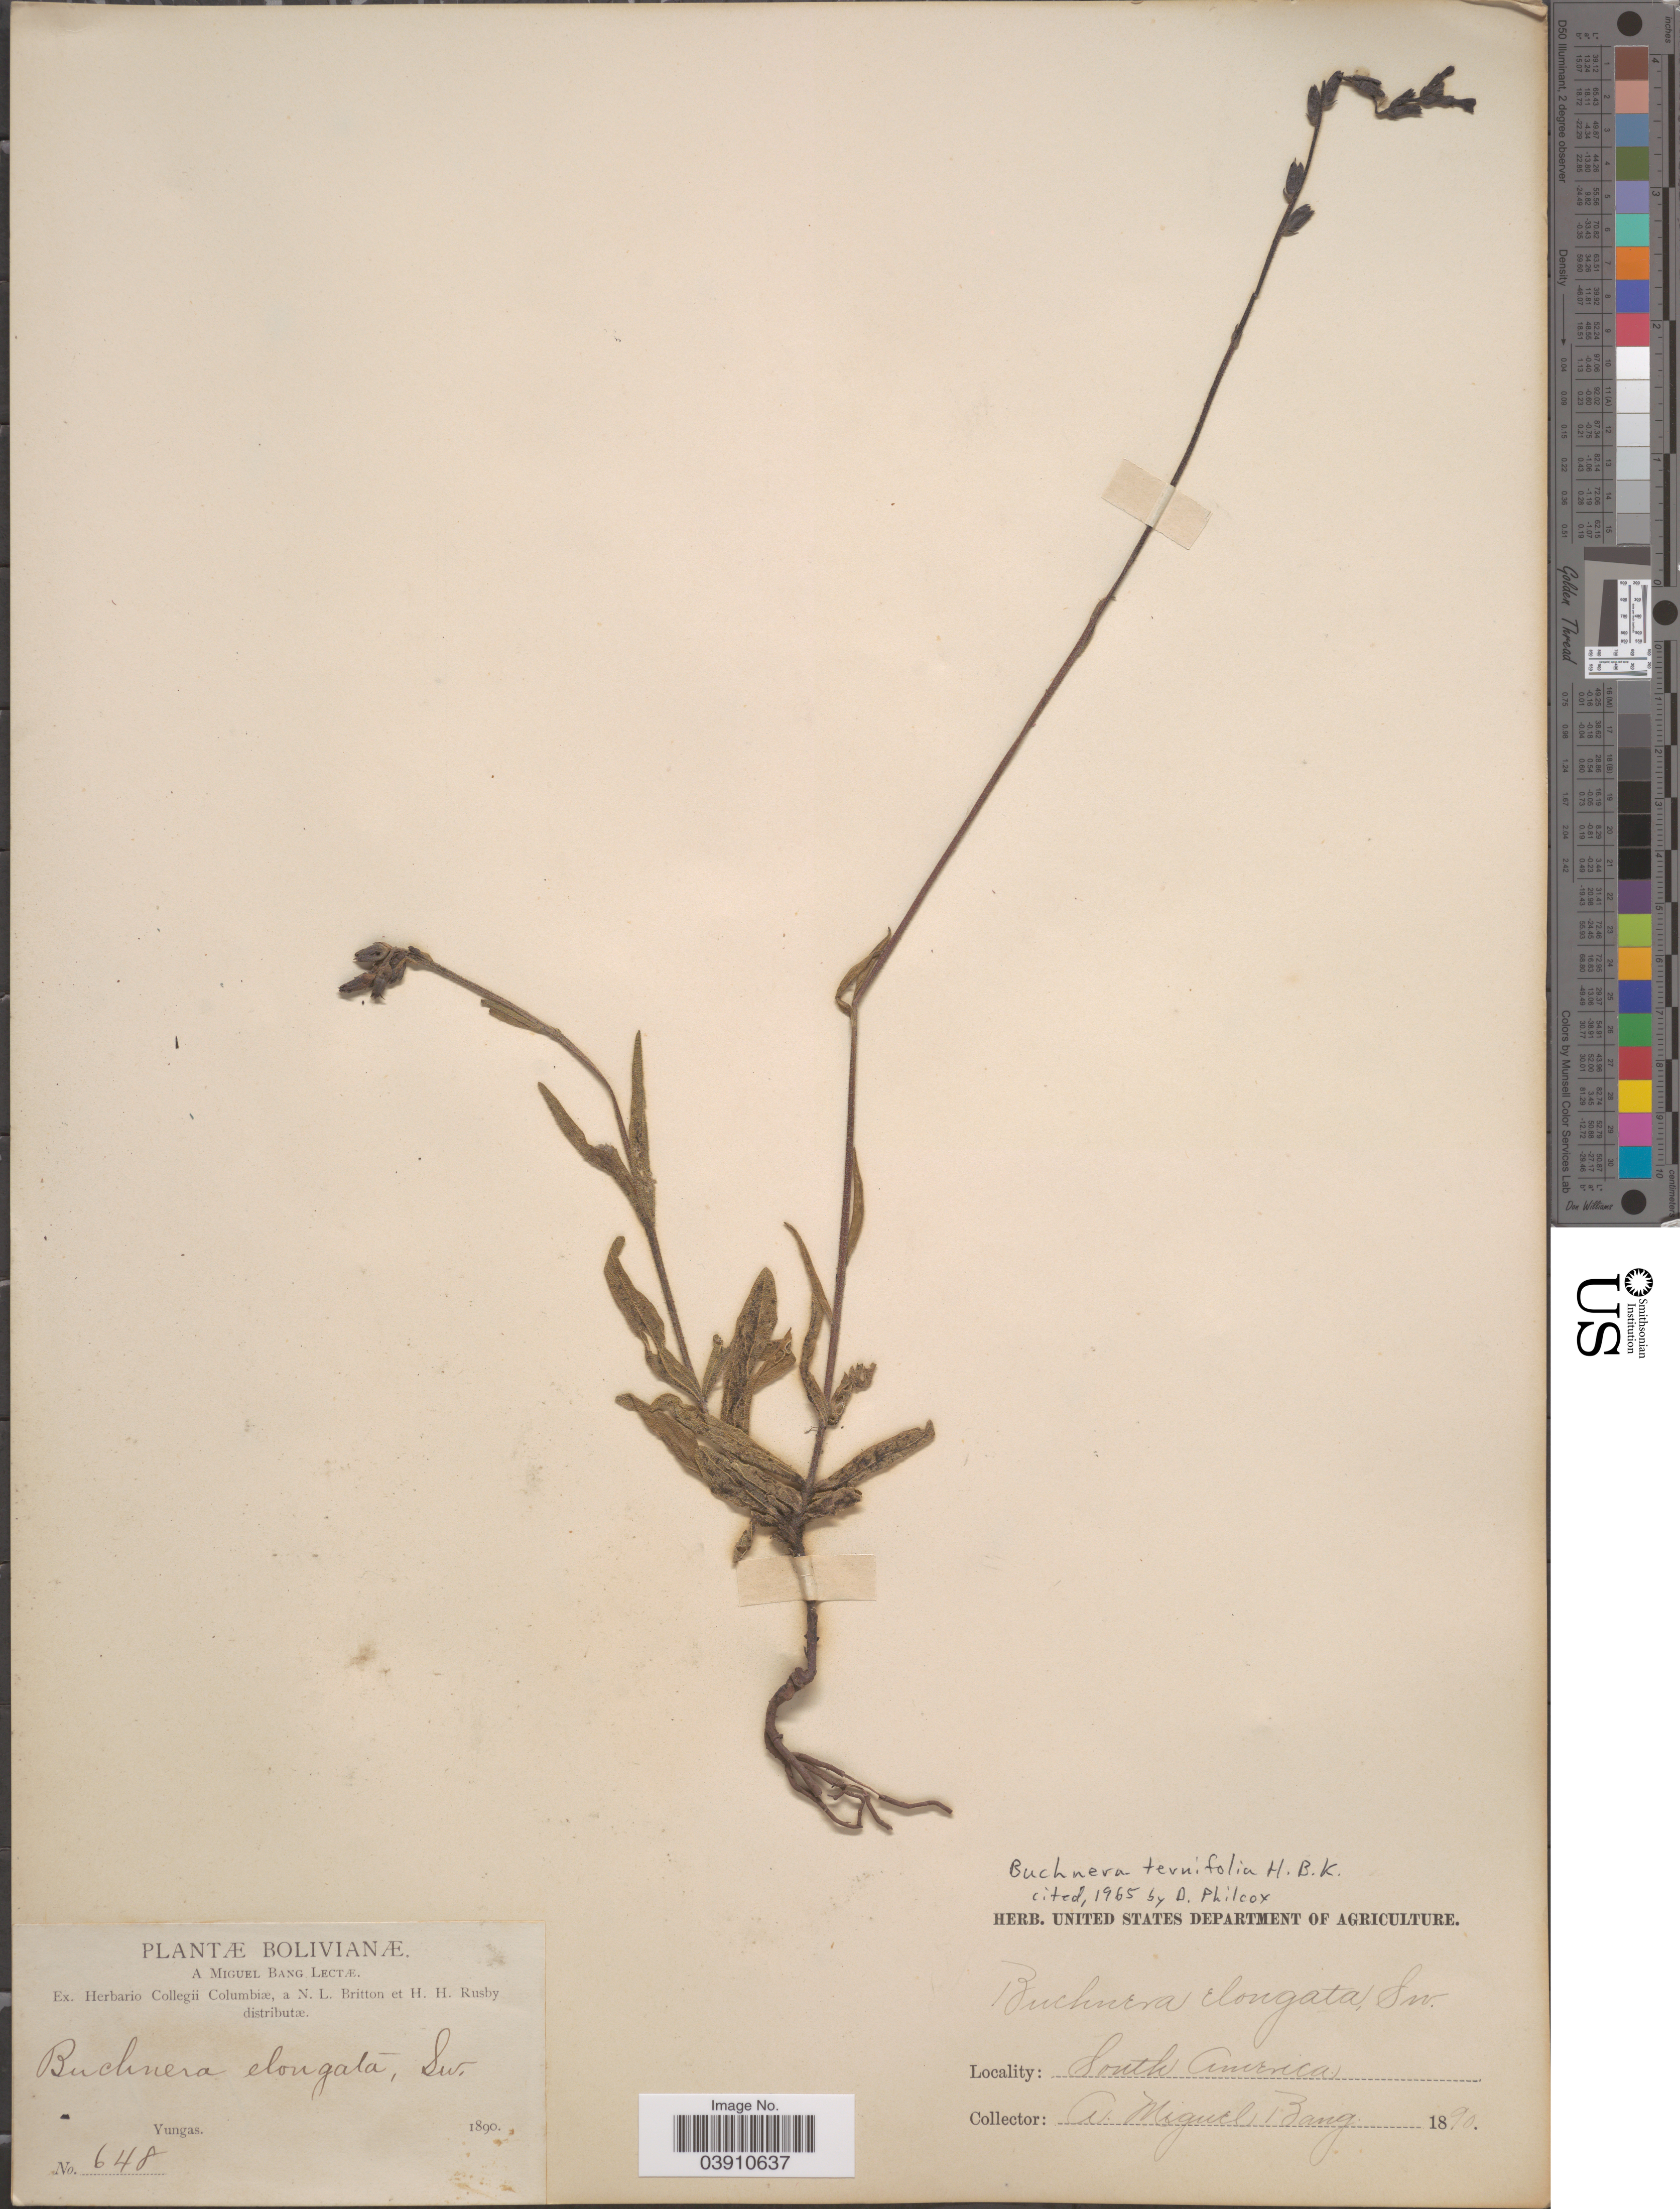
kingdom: Plantae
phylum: Tracheophyta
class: Magnoliopsida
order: Lamiales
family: Orobanchaceae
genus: Buchnera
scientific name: Buchnera ternifolia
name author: Kunth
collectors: M. Bang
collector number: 648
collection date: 1890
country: Bolivia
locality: Yungas.